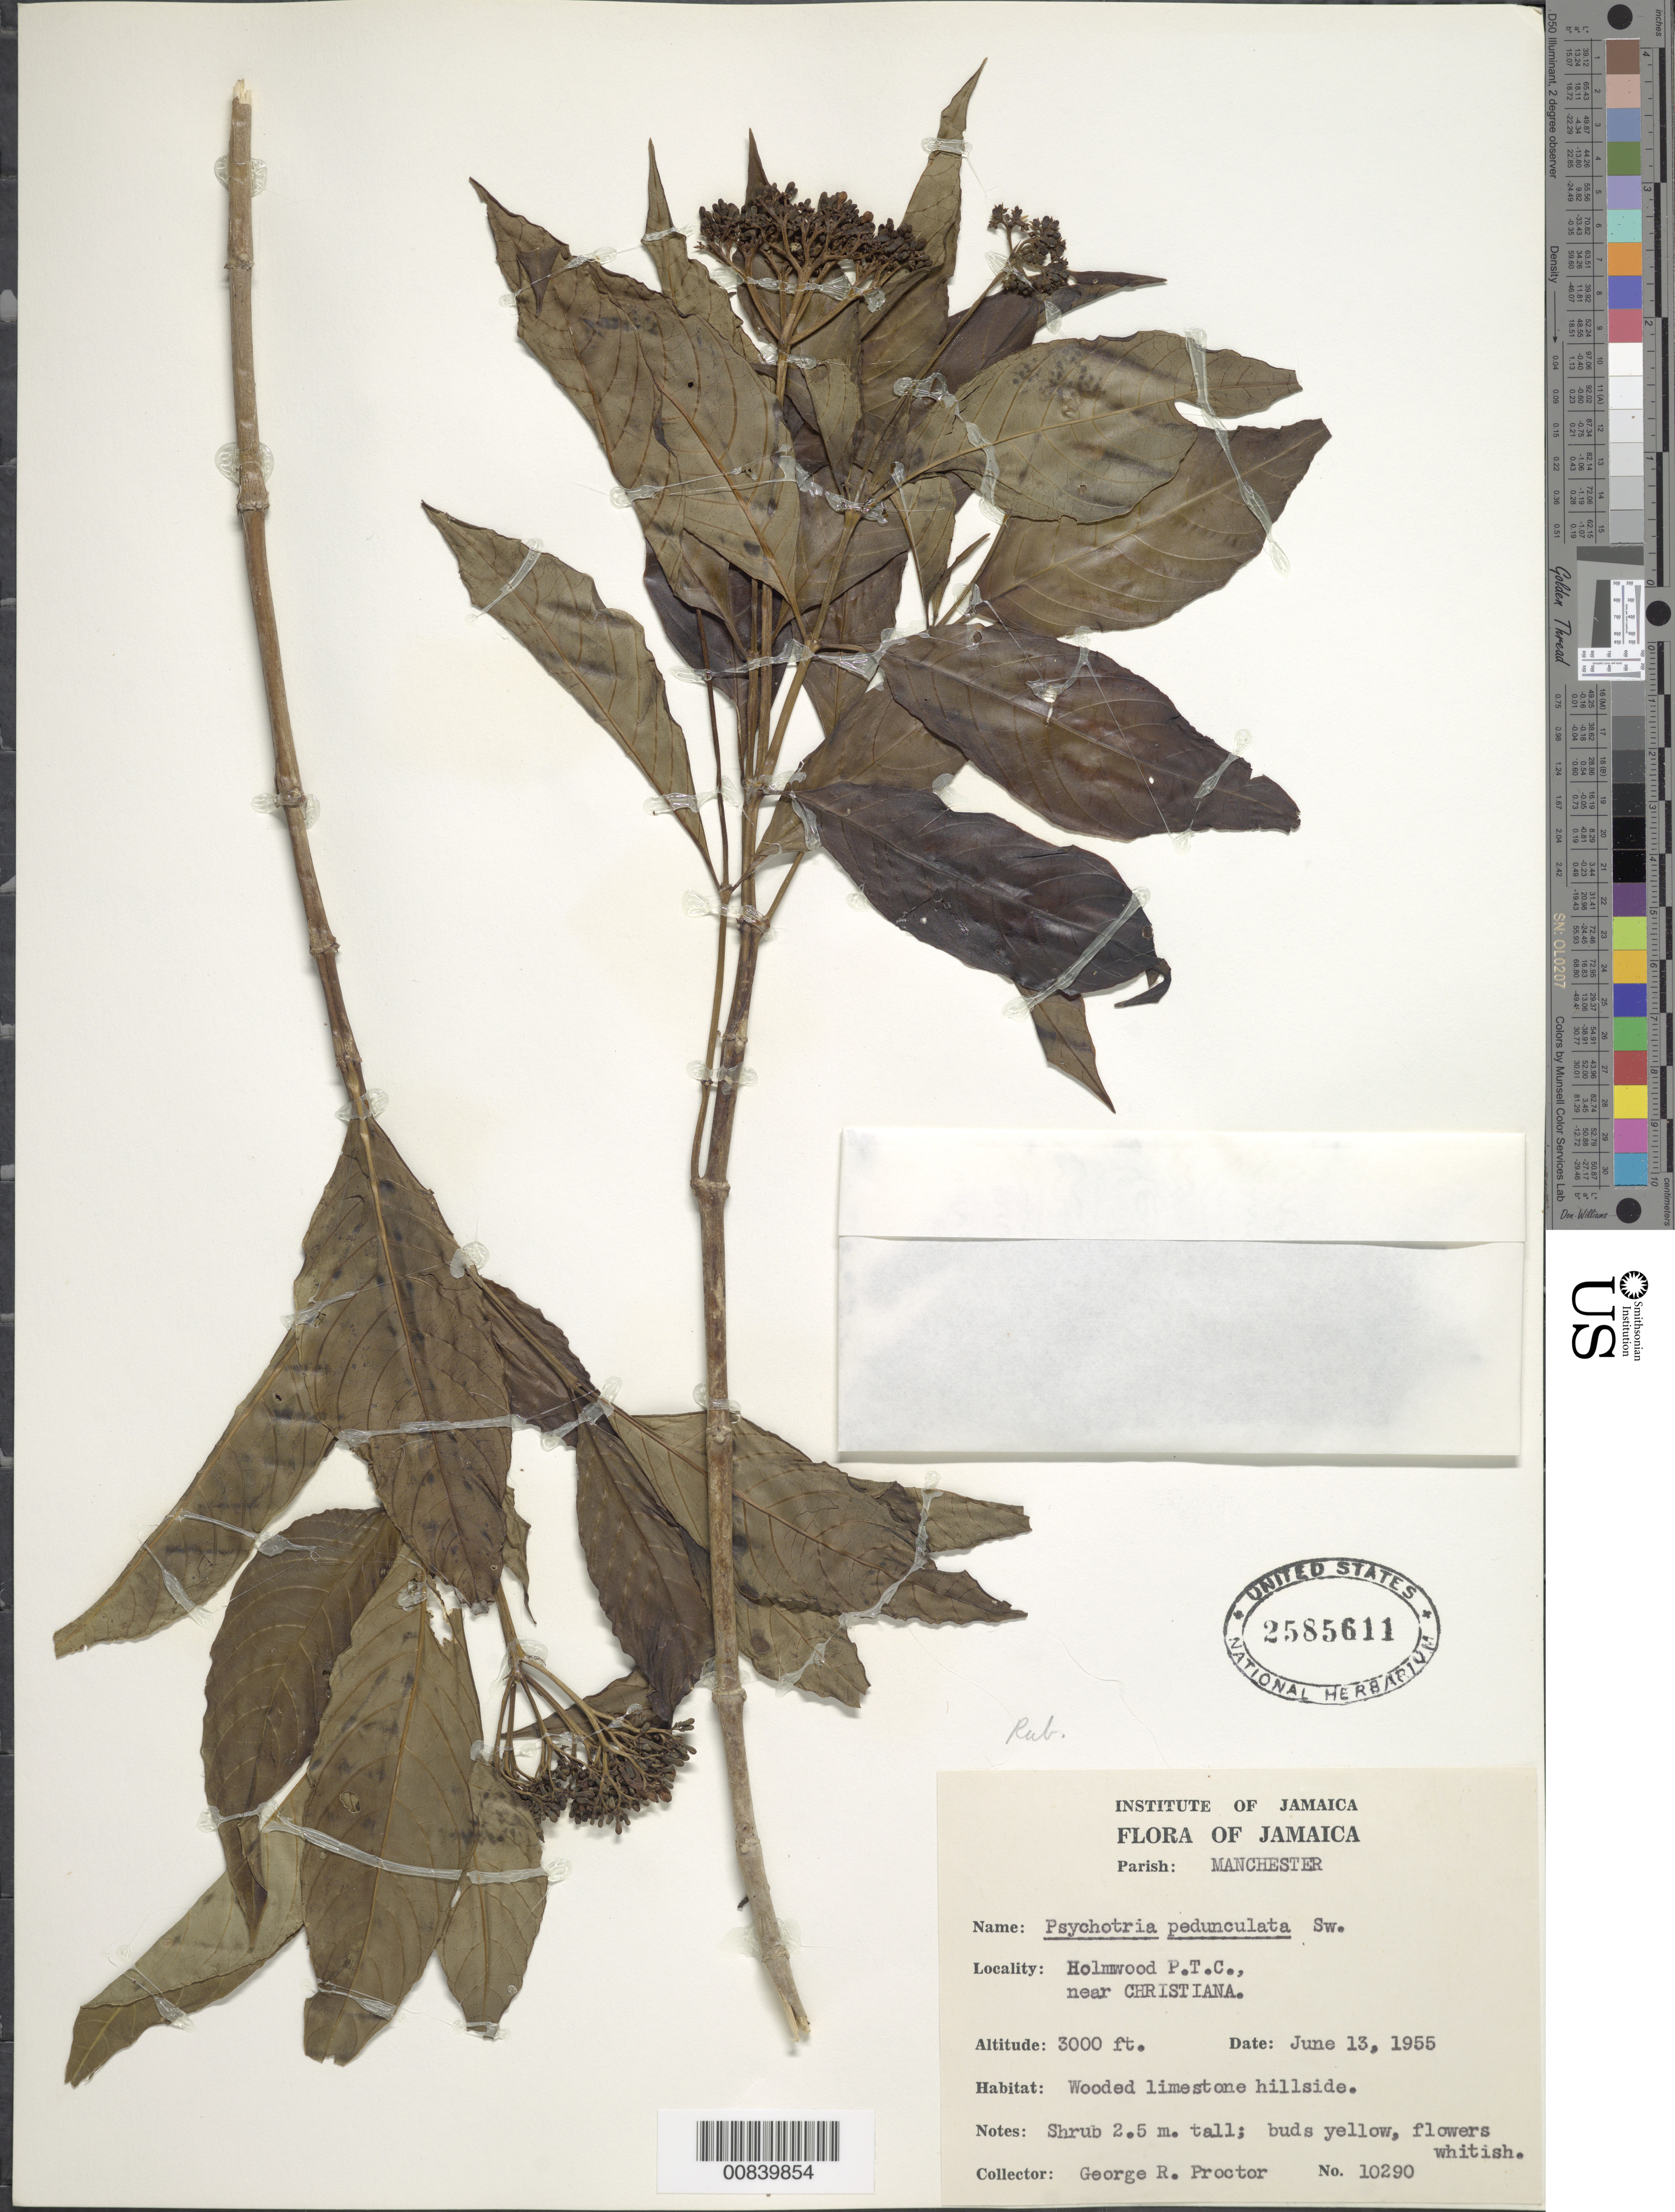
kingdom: Plantae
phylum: Tracheophyta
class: Magnoliopsida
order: Gentianales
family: Rubiaceae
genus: Psychotria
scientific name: Psychotria pendunculata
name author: Sw.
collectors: G. R. Proctor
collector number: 10290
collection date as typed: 13 Jun 1955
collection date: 1955-06-13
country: Jamaica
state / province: Manchester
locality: Holmwood P.T.C., near Christiana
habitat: Wooded limestone hillside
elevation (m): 914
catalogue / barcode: US 2585611